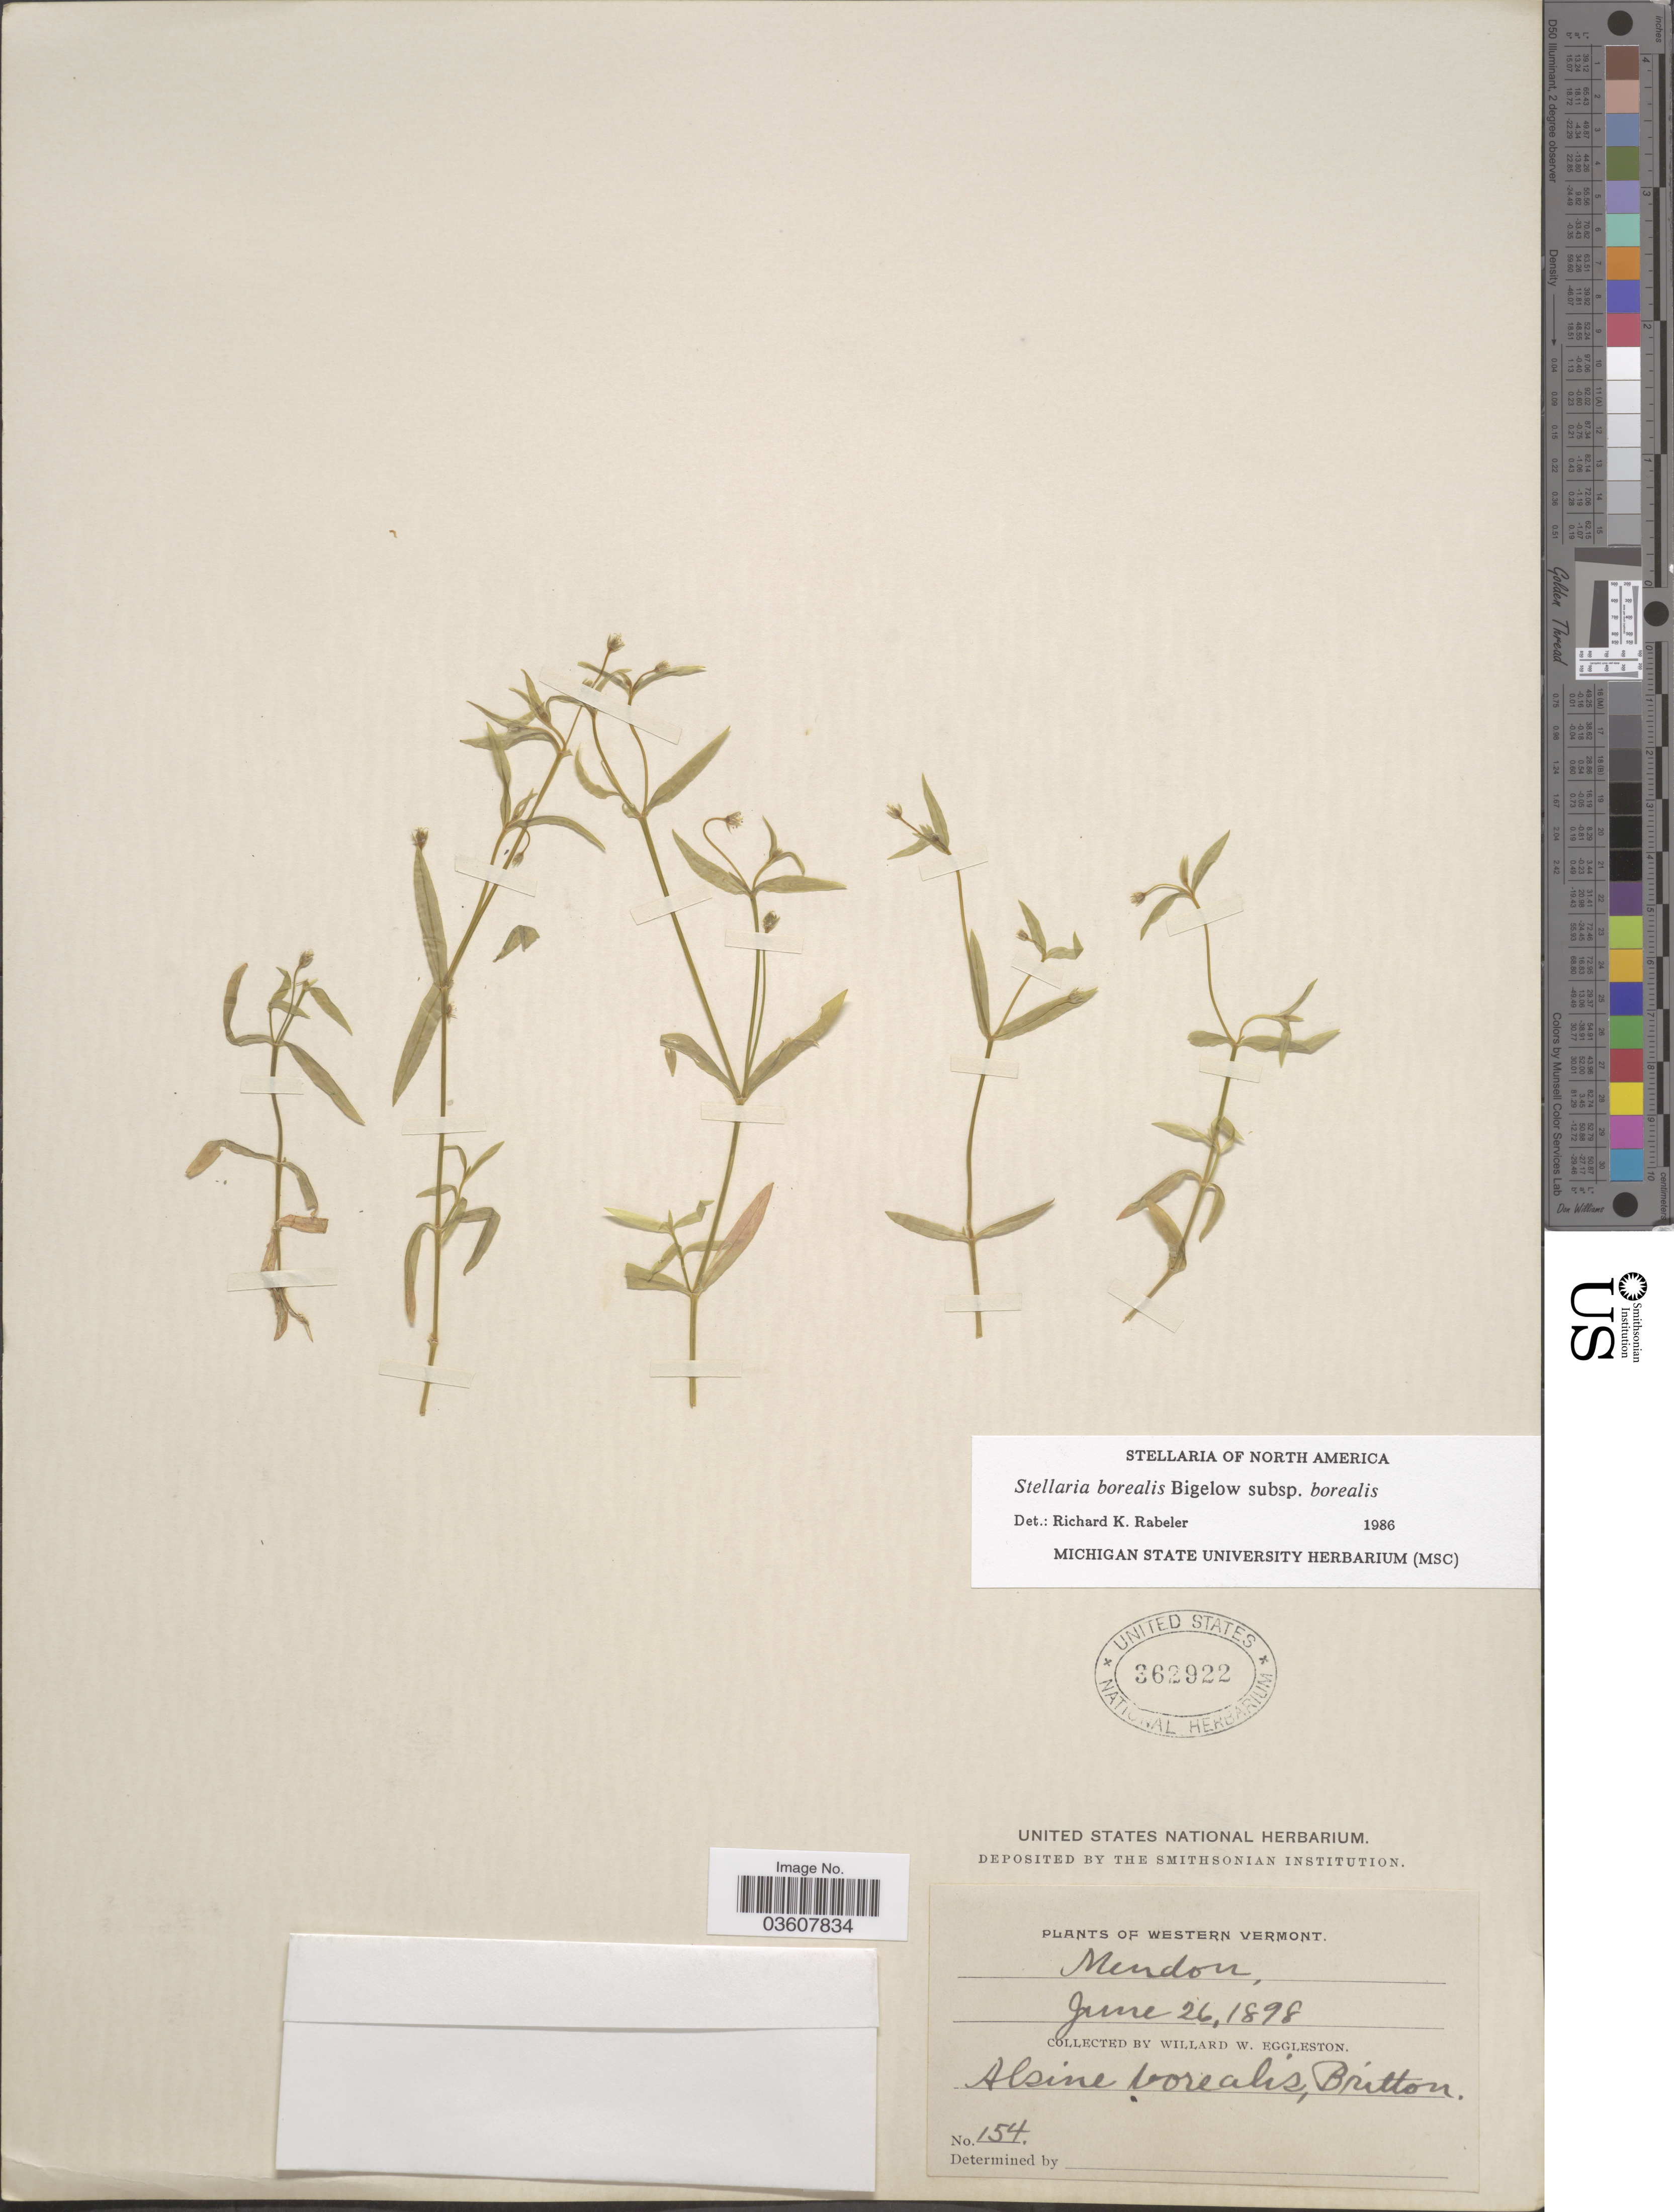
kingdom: Plantae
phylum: Tracheophyta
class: Magnoliopsida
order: Caryophyllales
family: Caryophyllaceae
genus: Stellaria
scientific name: Stellaria borealis subsp. borealis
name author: Bigelow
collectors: W. W. Eggleston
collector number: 154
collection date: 1898-06-26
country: United States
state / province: Vermont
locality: Western Vermont, Mendon.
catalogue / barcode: US 362922